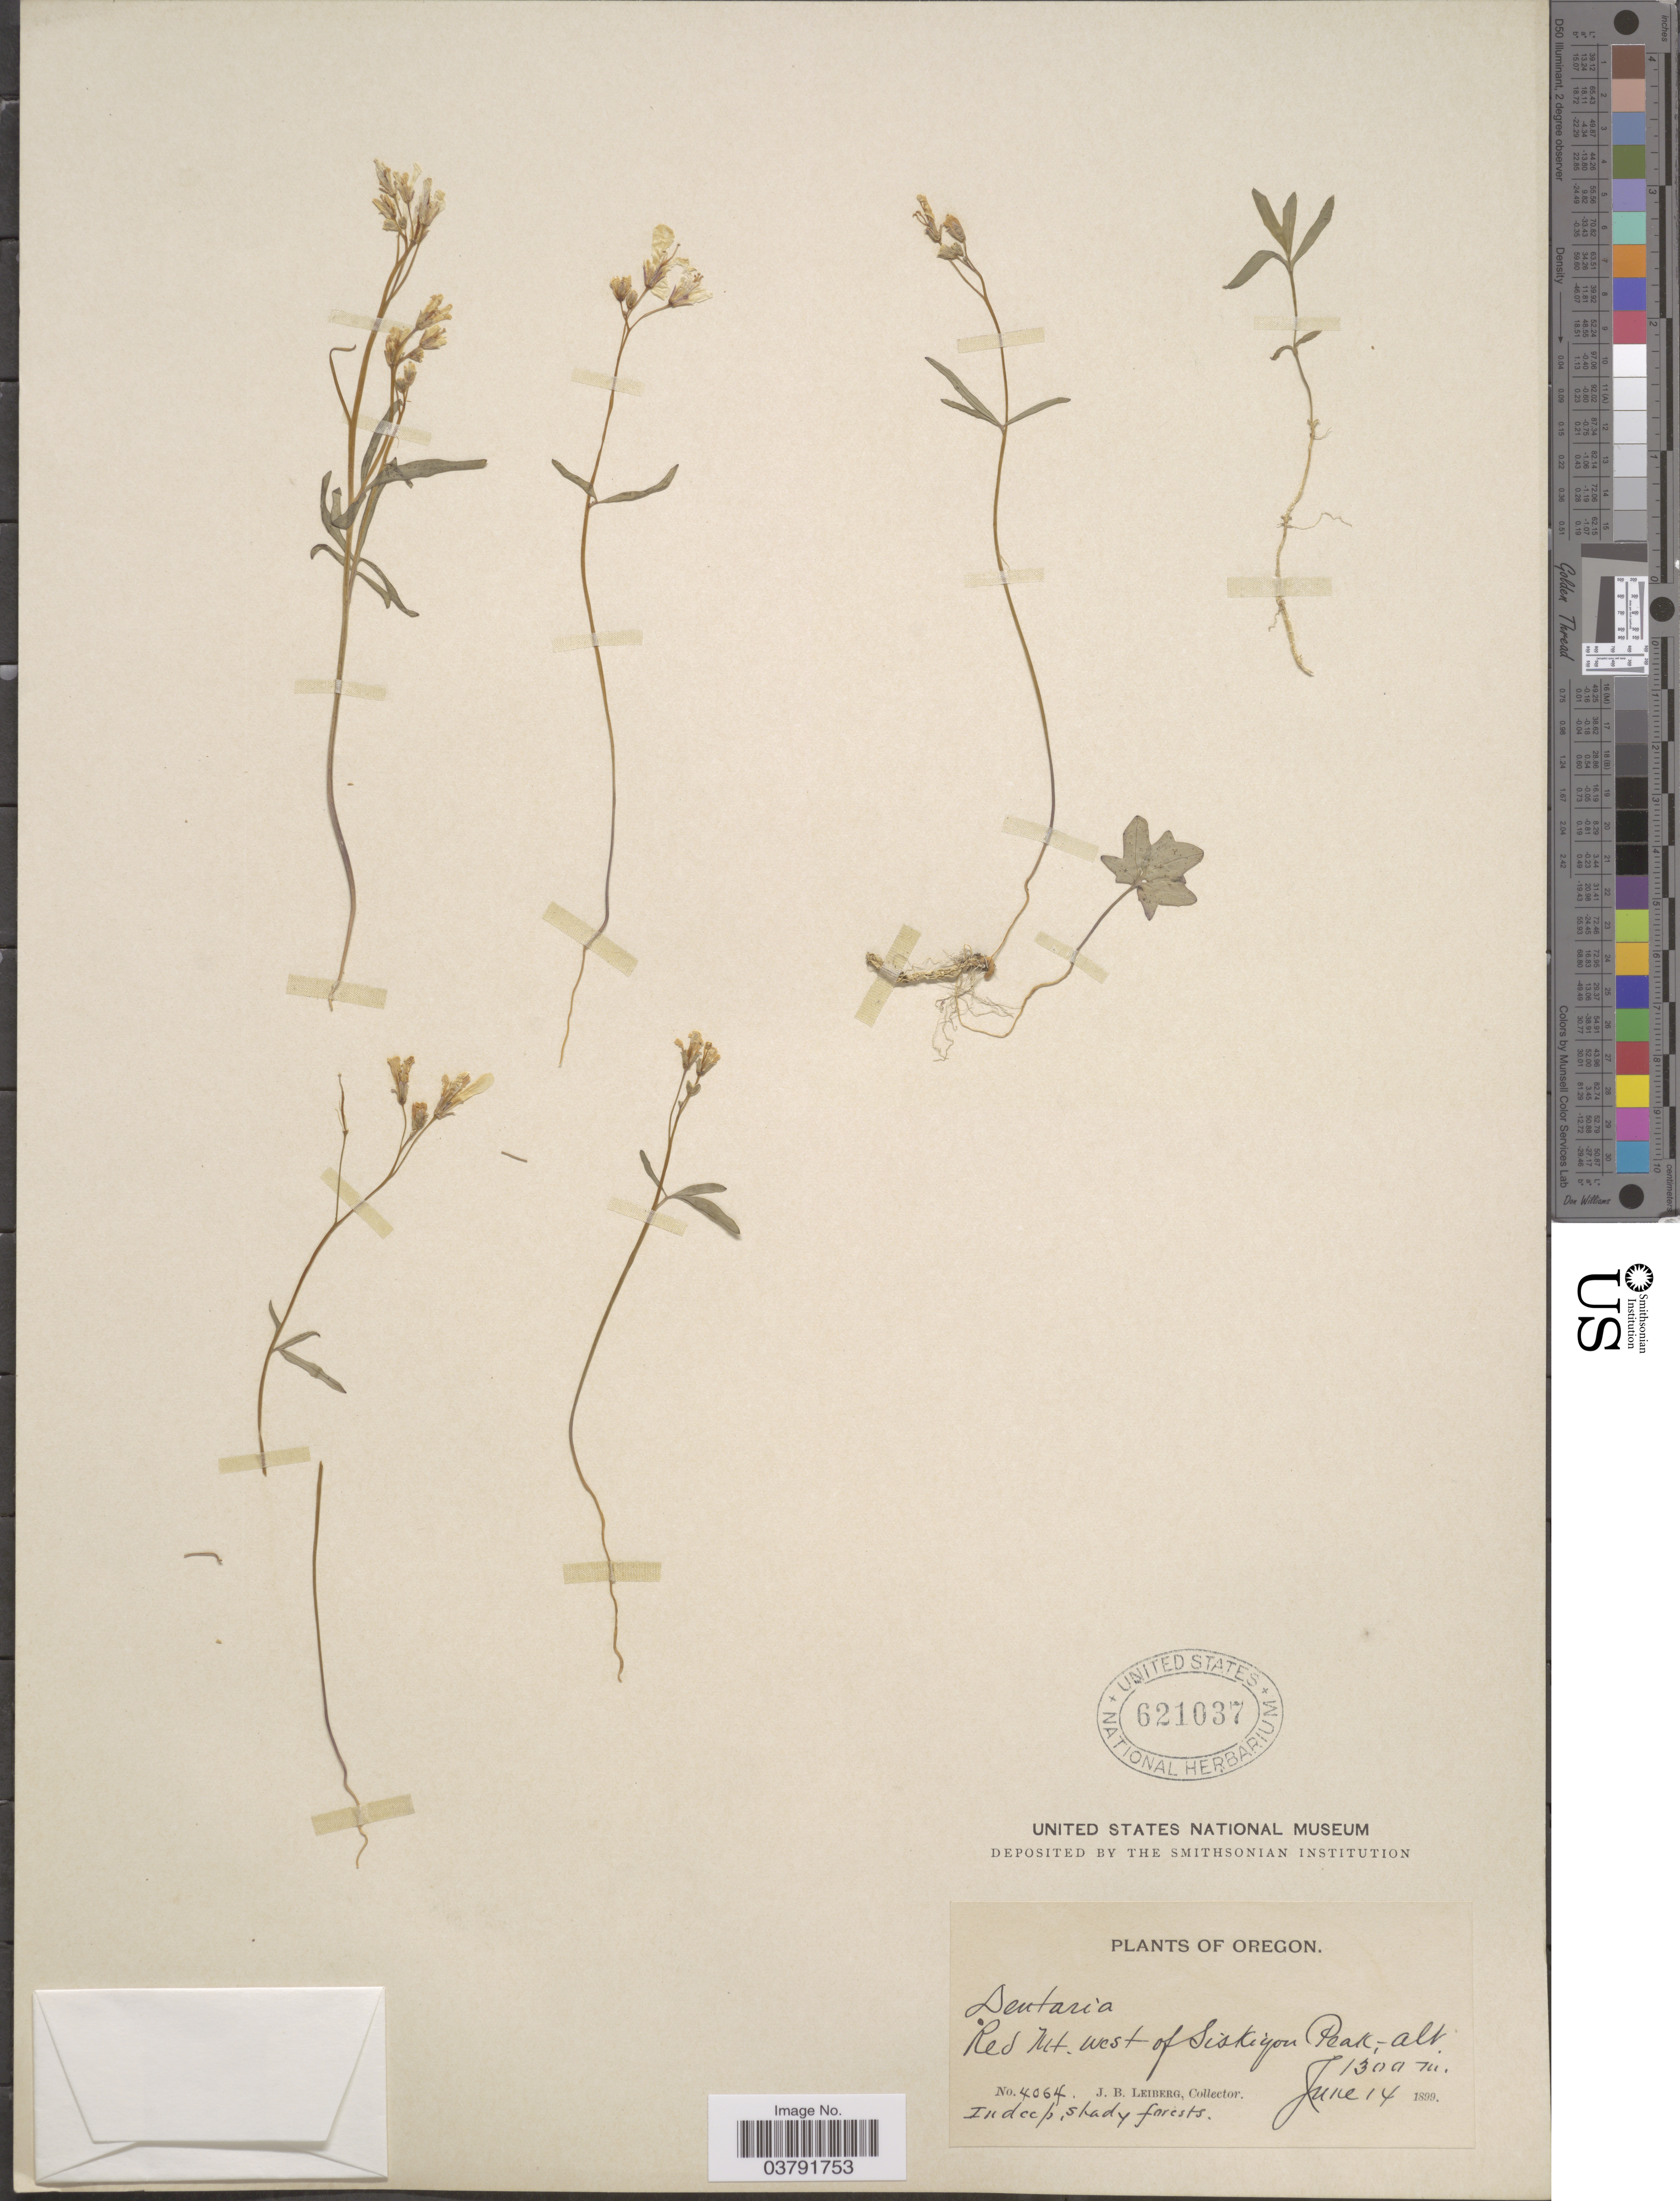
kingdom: Plantae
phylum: Tracheophyta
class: Magnoliopsida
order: Brassicales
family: Brassicaceae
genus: Dentaria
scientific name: Dentaria sp.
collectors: J. B. Leiberg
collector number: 4064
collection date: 1899-06-14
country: United States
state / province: Oregon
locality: Red Mt. West of Siskiyou Peak.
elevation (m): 1300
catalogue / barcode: US 621037